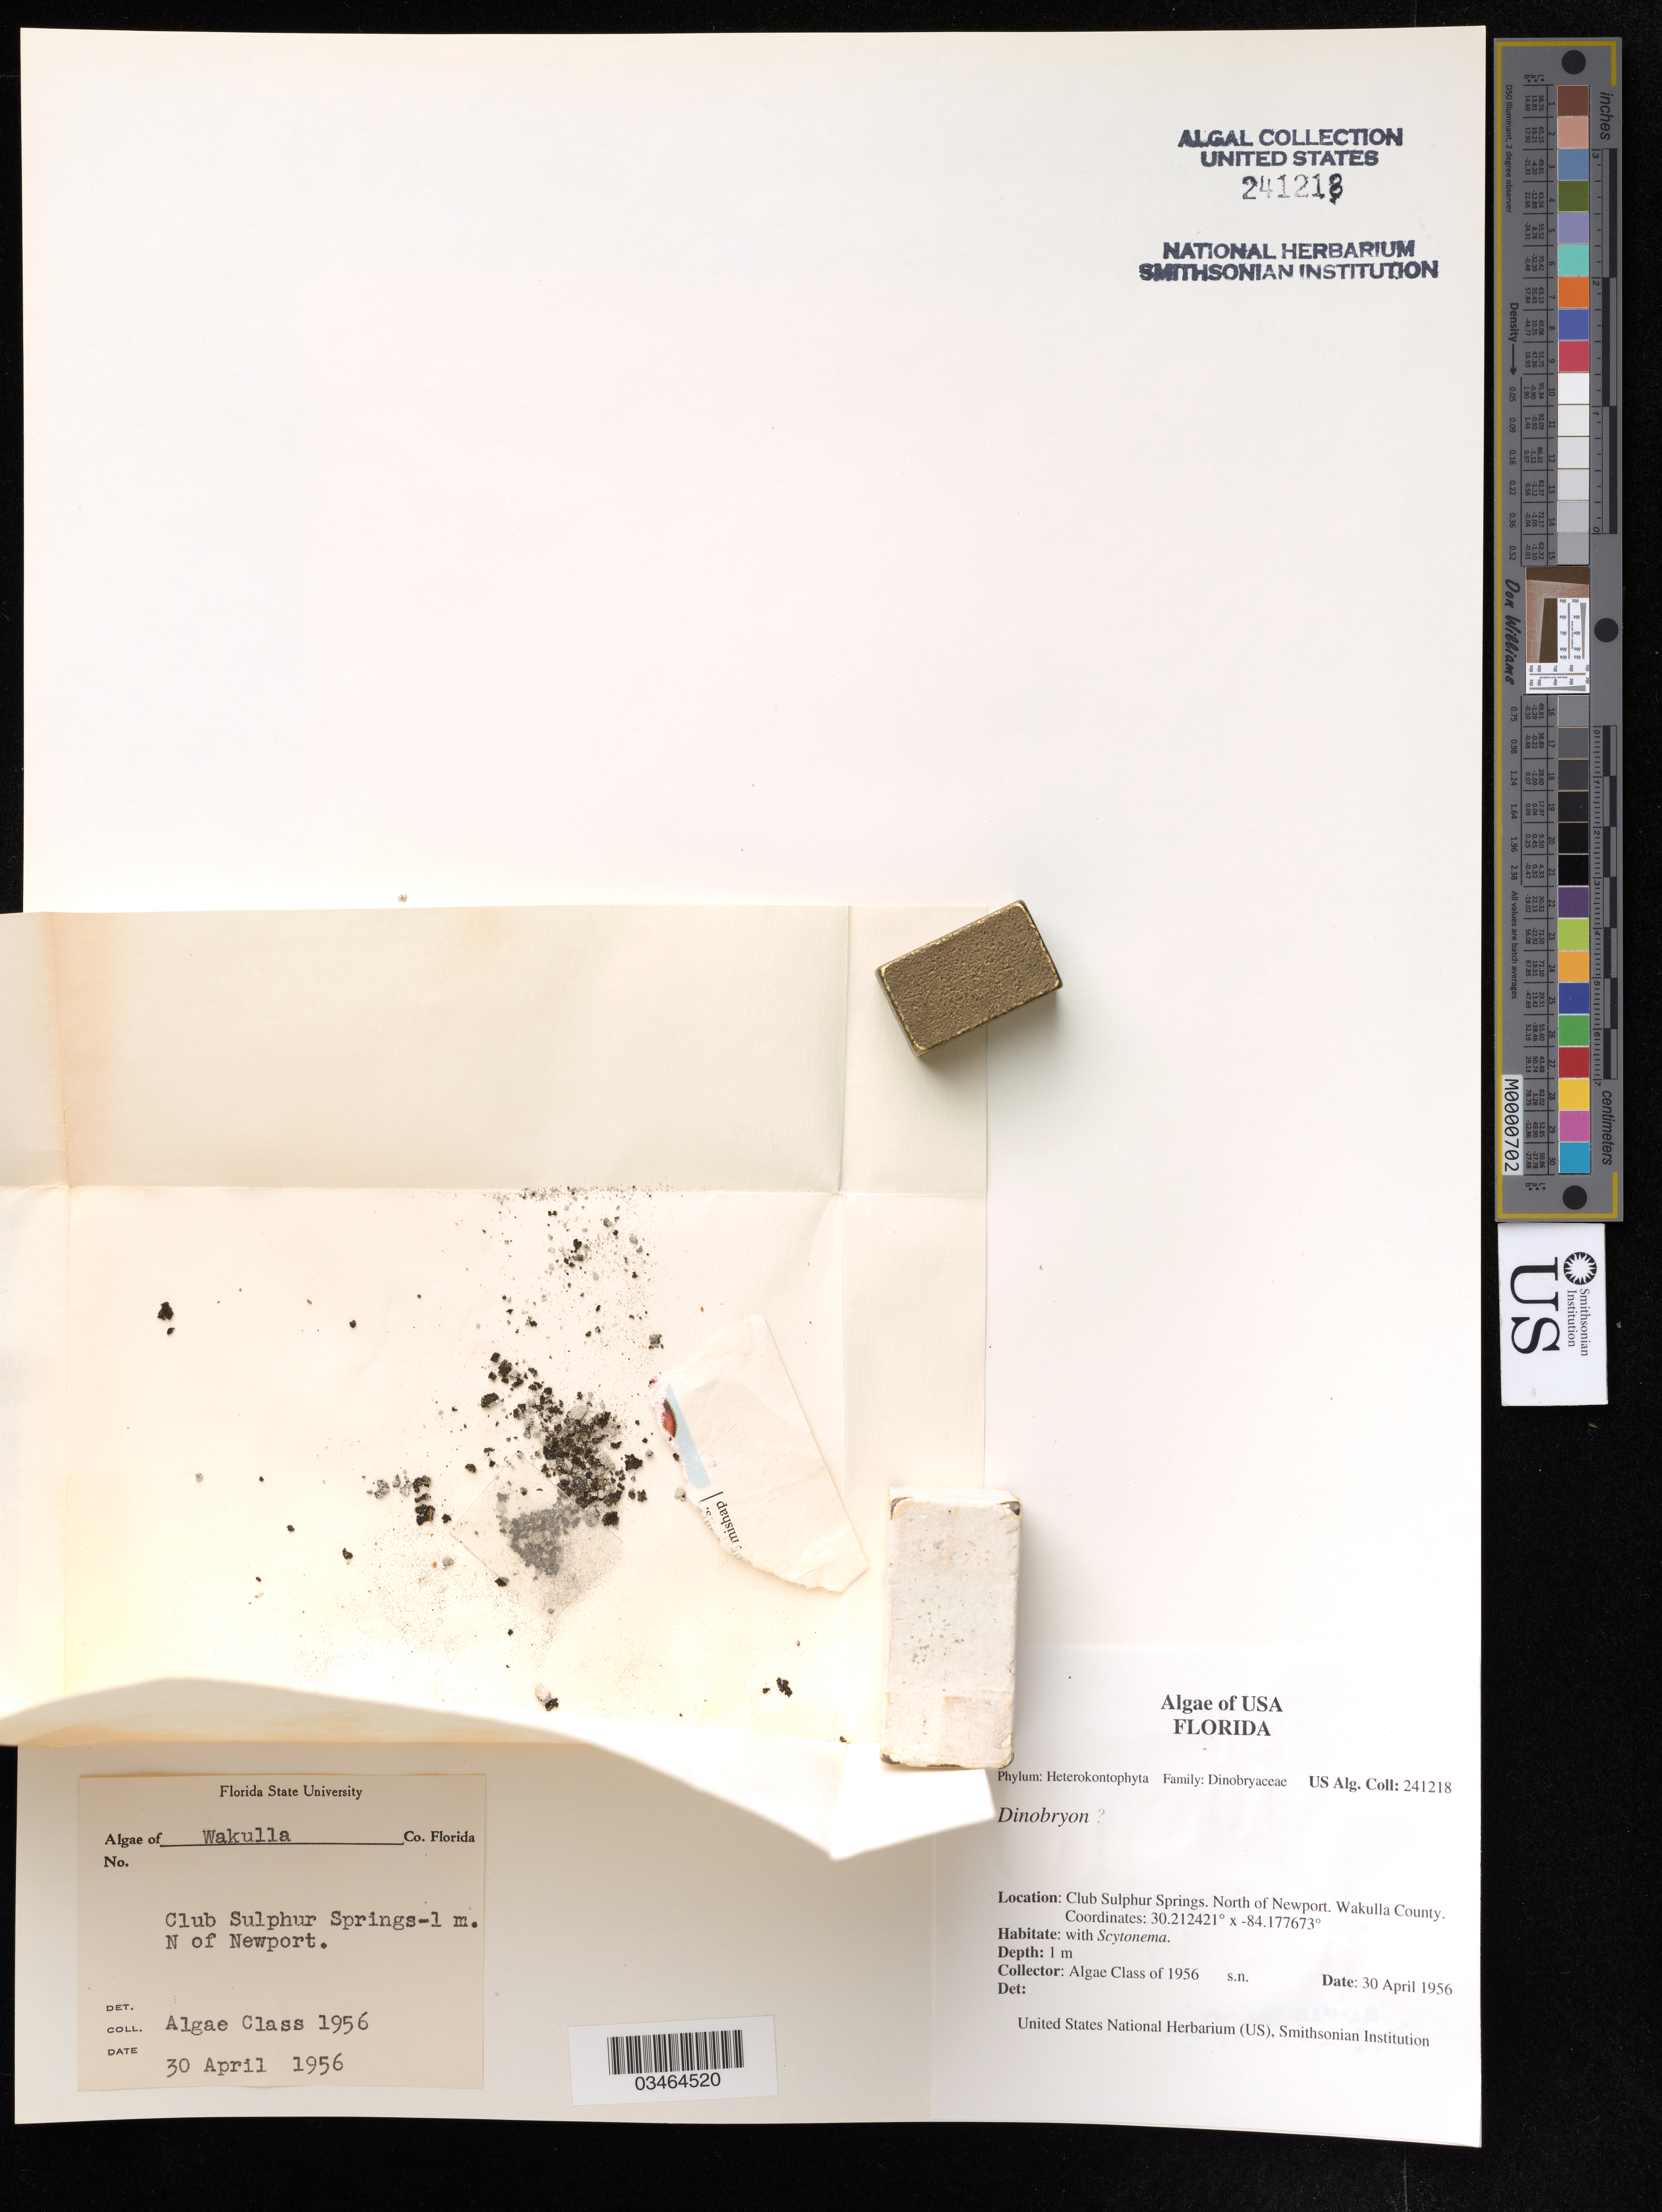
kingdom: Chromista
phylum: Ochrophyta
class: Chrysophyceae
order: Chromulinales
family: Dinobryaceae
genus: Dinobryon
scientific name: Dinobryon sp.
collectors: Algae Class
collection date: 1956-04-30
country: United States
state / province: Florida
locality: Club Sulphur Springs, North of Newport, Wakulla County.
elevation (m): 1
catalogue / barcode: US 241218